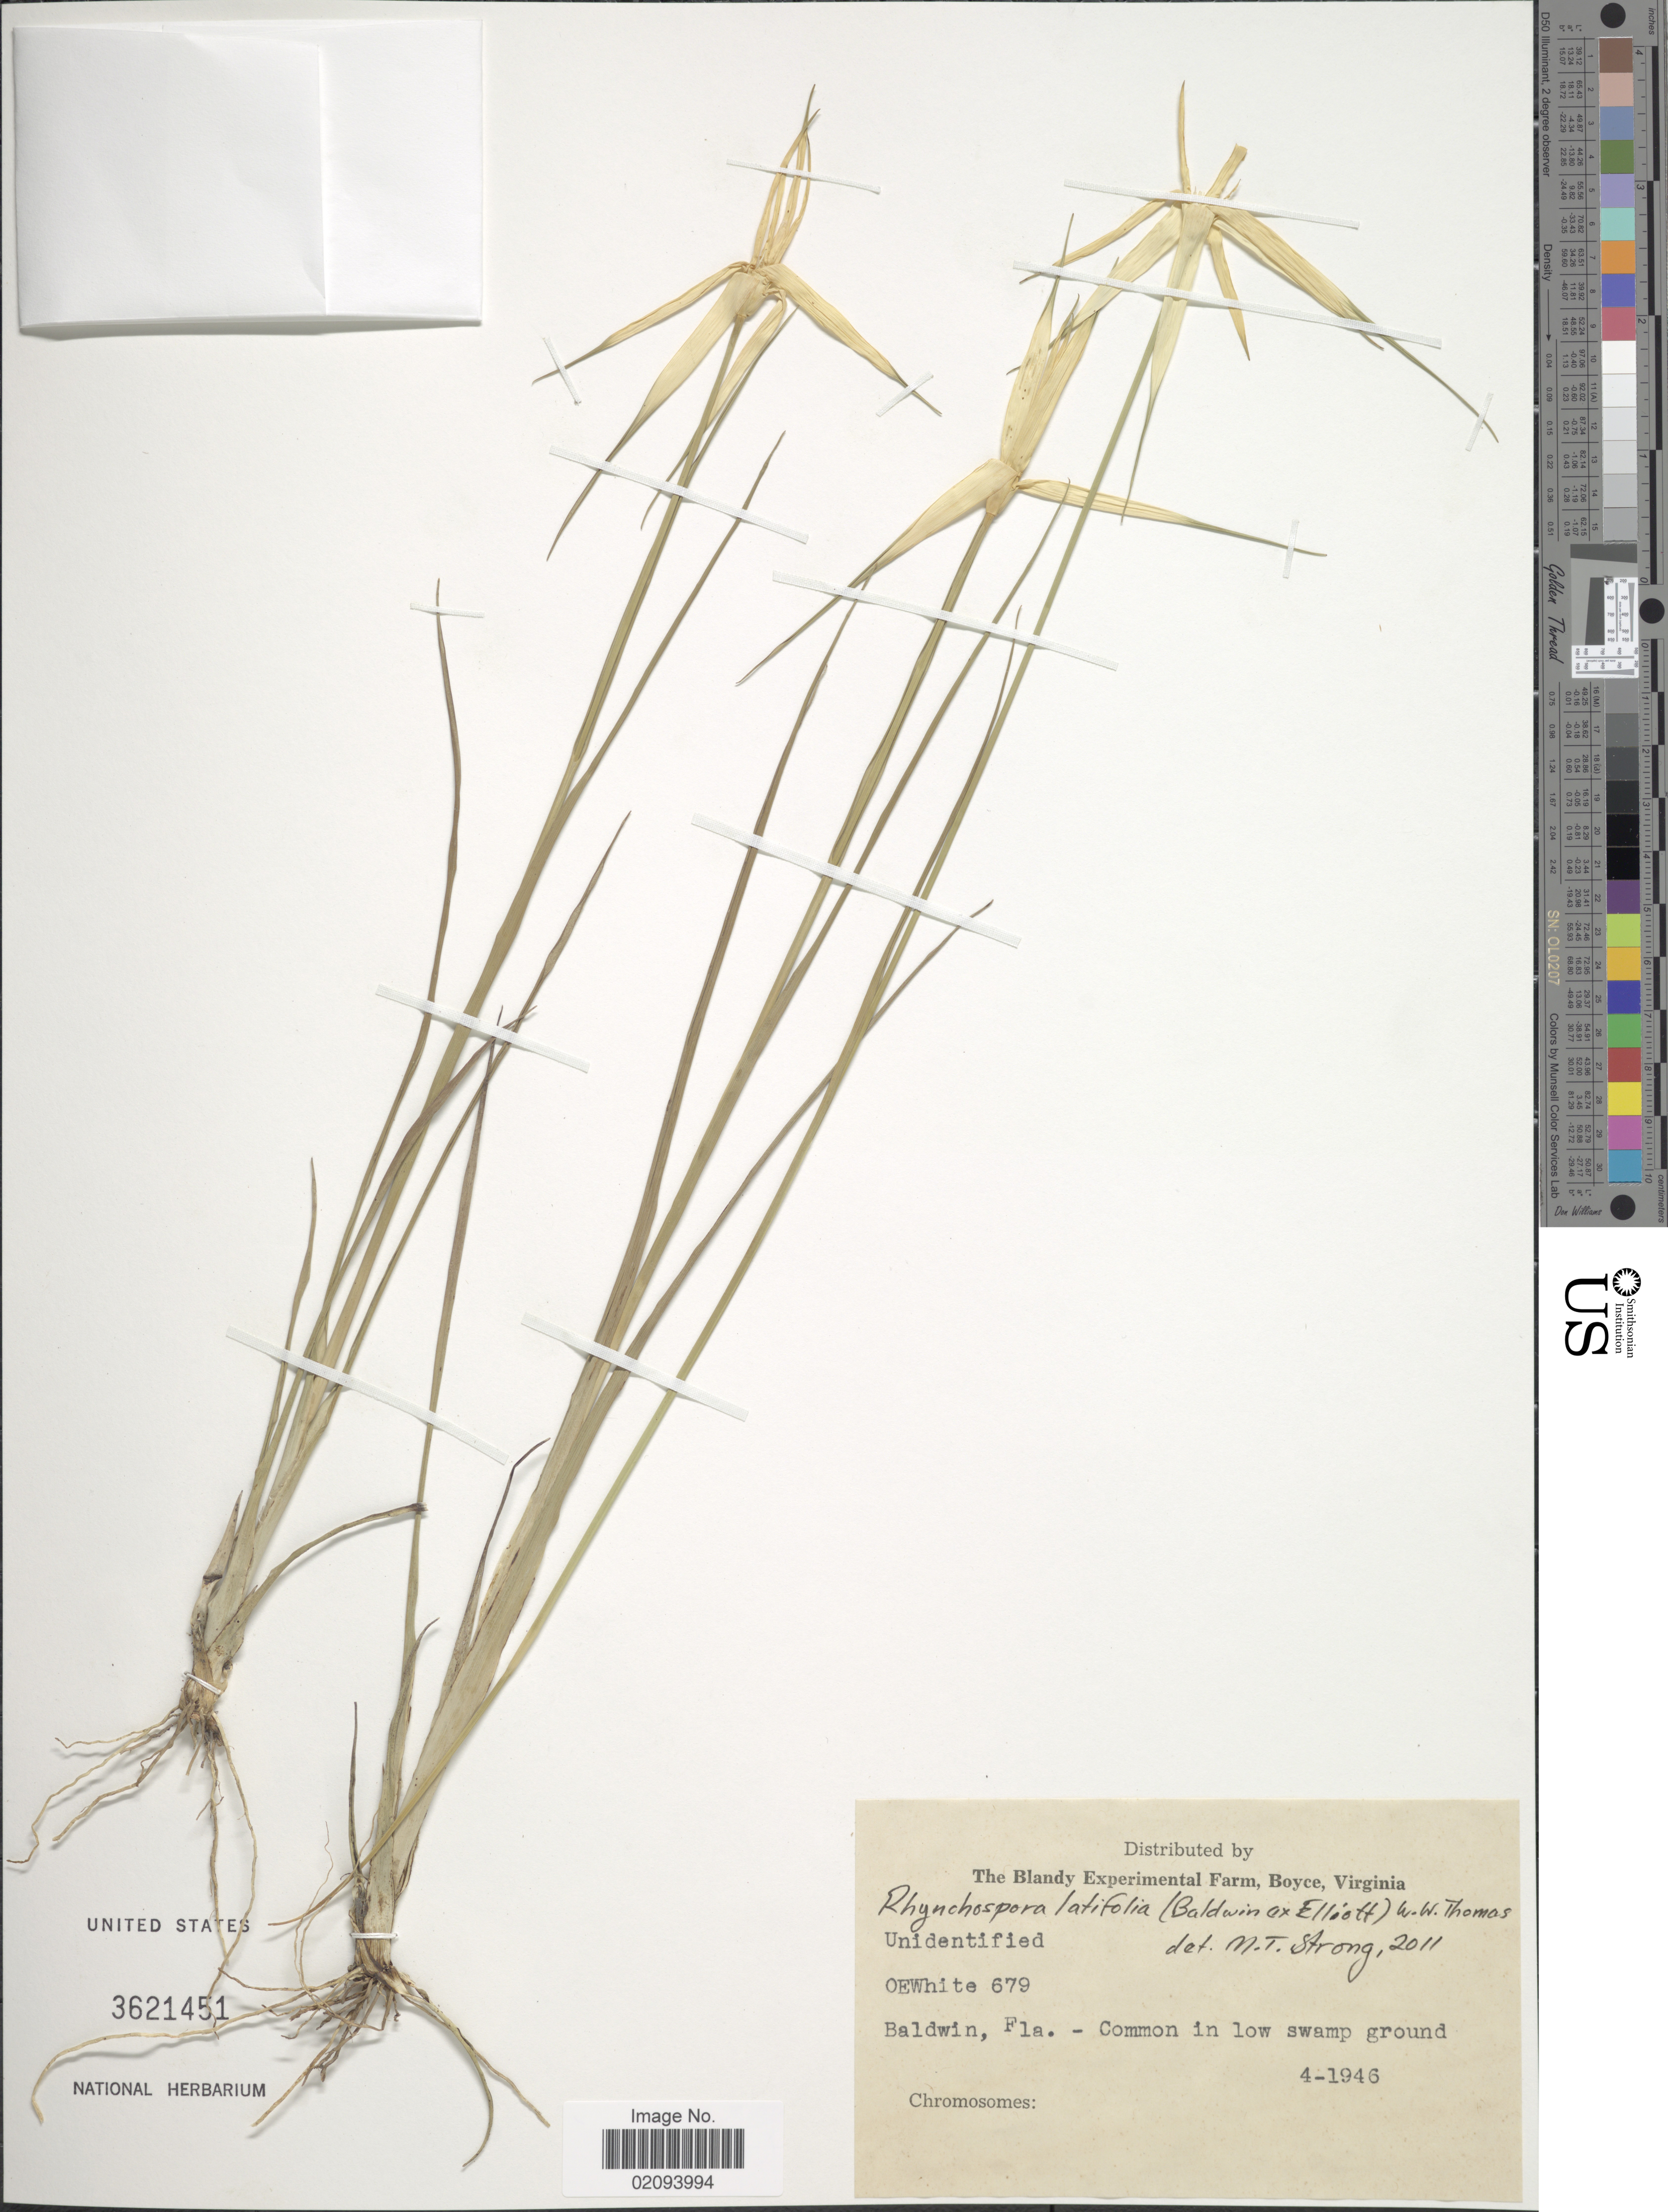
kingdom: Plantae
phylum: Tracheophyta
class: Liliopsida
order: Poales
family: Cyperaceae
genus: Rhynchospora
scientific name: Rhynchospora latifolia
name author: (Baldwin ex Elliott) W.W. Thomas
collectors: O. E. White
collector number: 679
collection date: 1946-04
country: United States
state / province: Florida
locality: Baldwin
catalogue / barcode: US 3621451